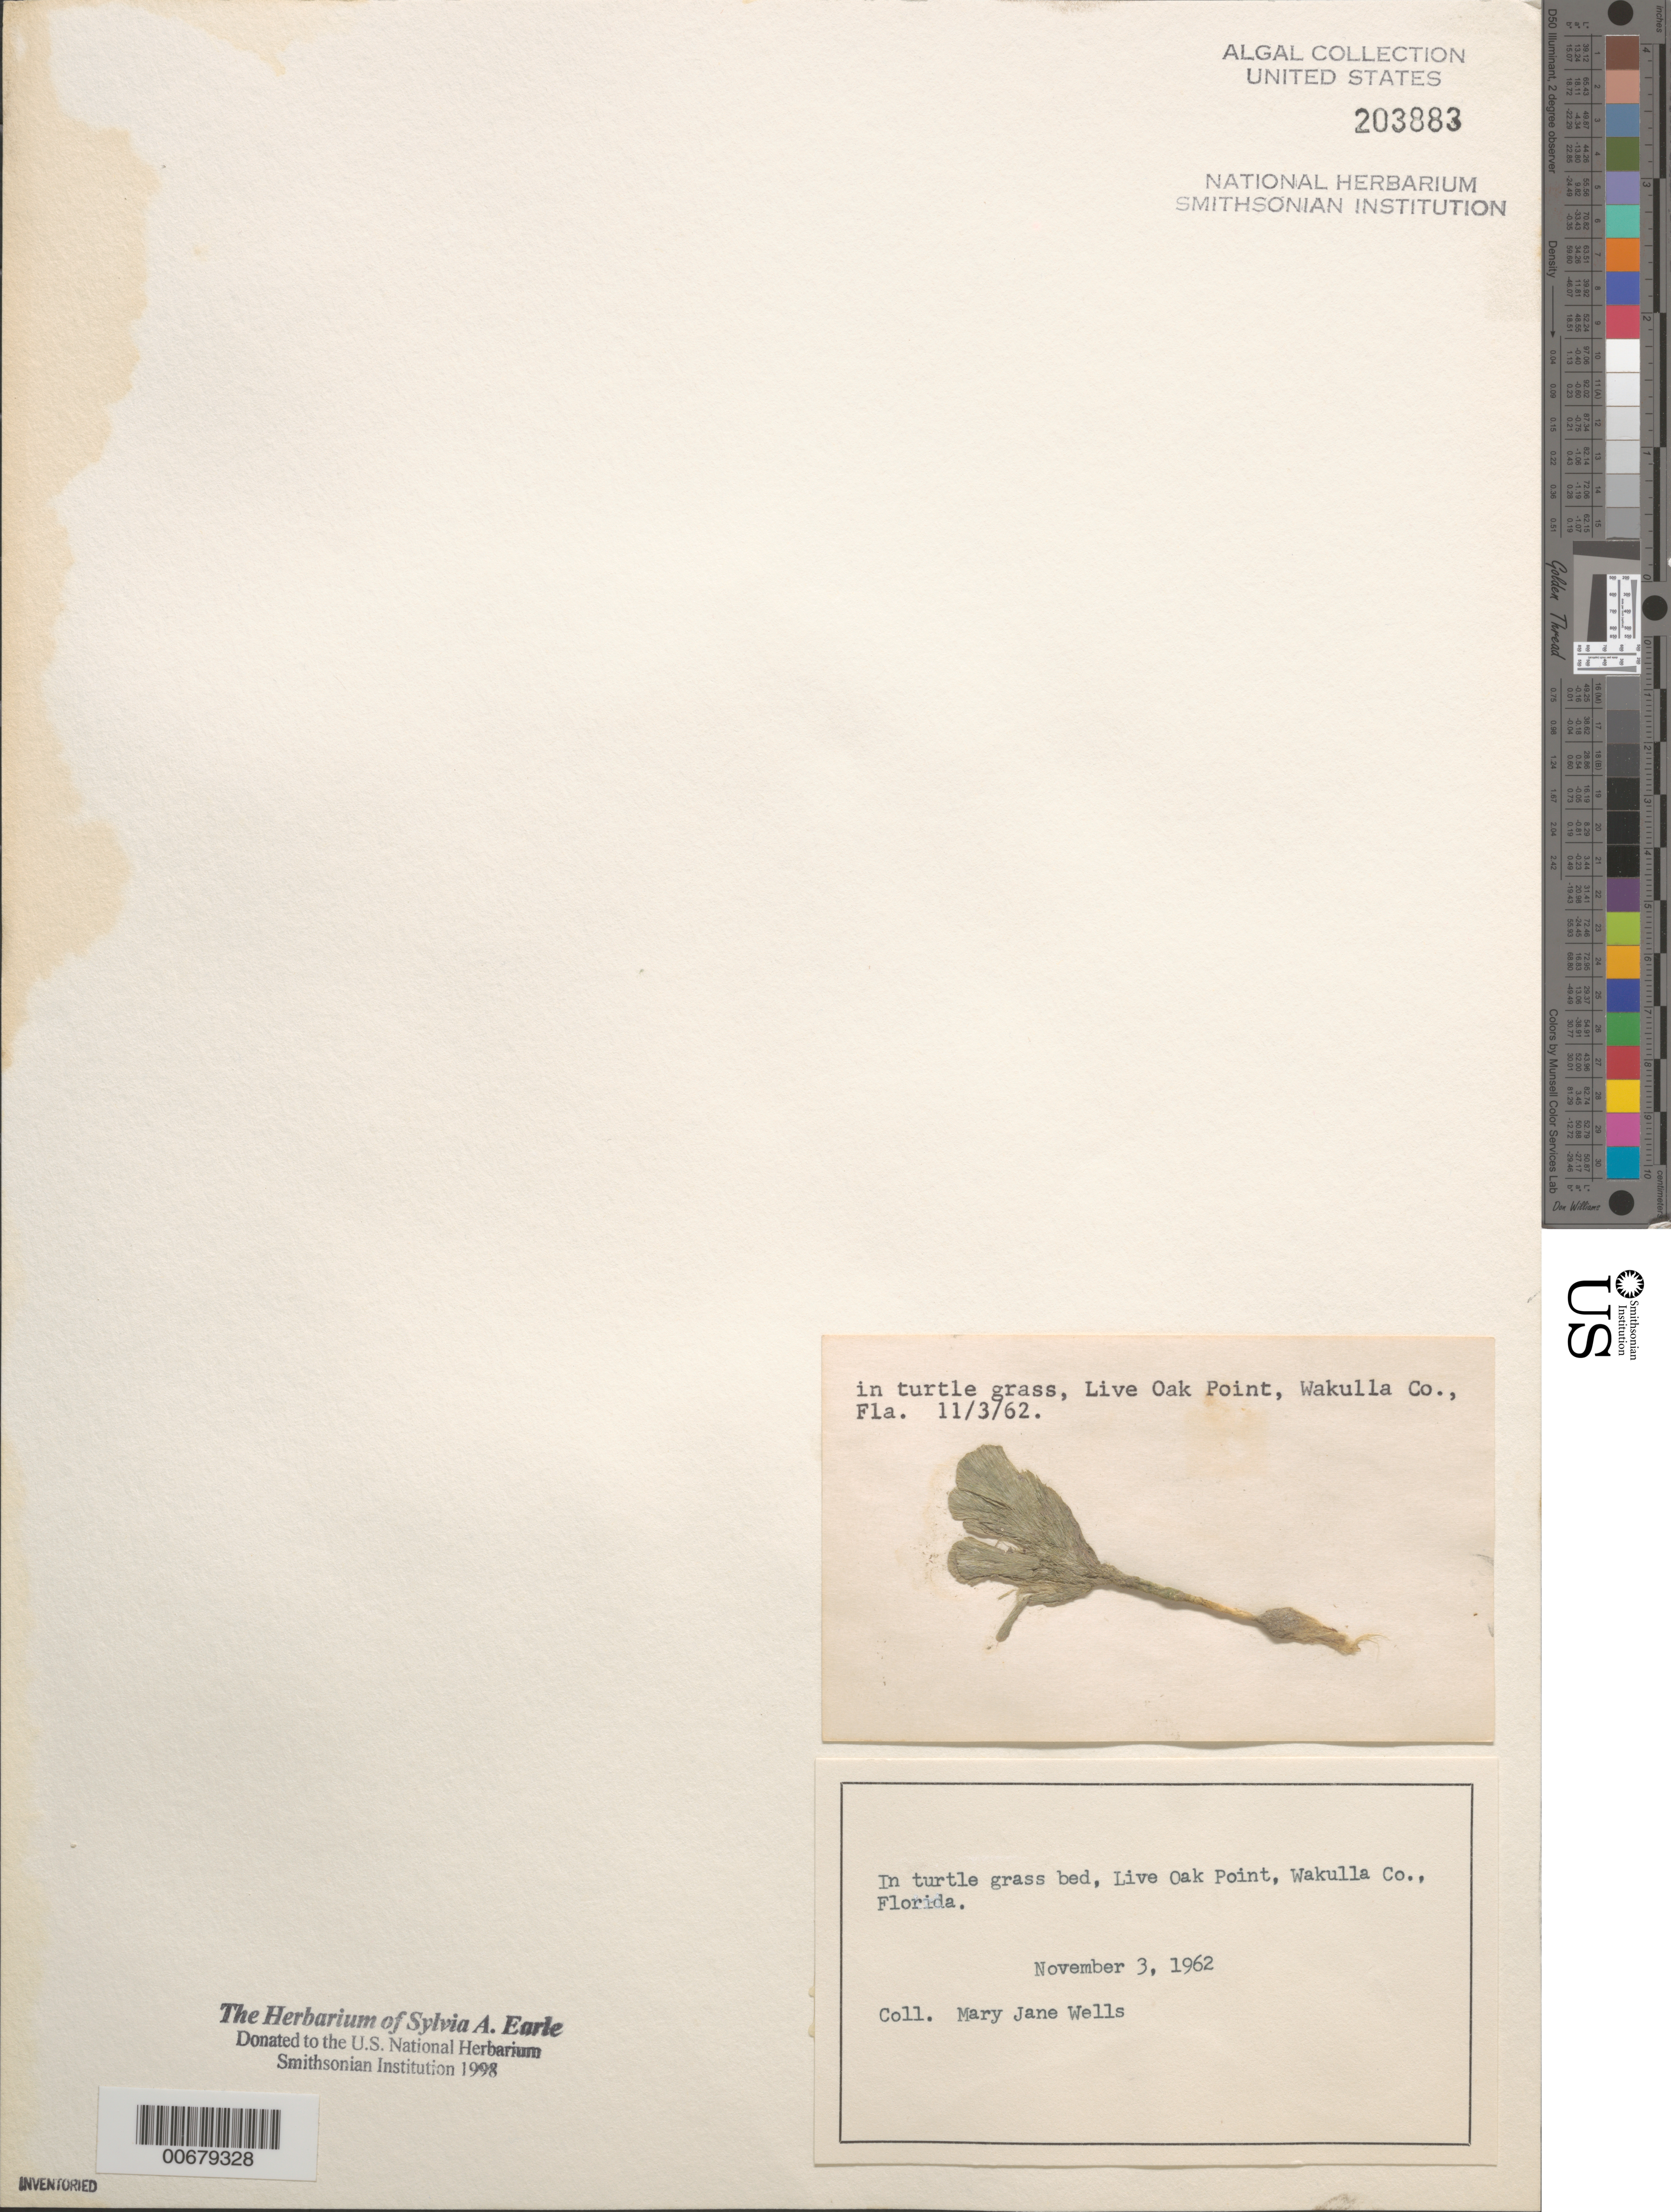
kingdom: Plantae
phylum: Chlorophyta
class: Ulvophyceae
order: Bryopsidales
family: Udoteaceae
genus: Udotea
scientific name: Udotea sp.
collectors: M. Wells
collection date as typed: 03 Nov 1962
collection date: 1962-11-03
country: United States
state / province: Florida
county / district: Wakulla County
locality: Live Oak Point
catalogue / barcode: US 203883